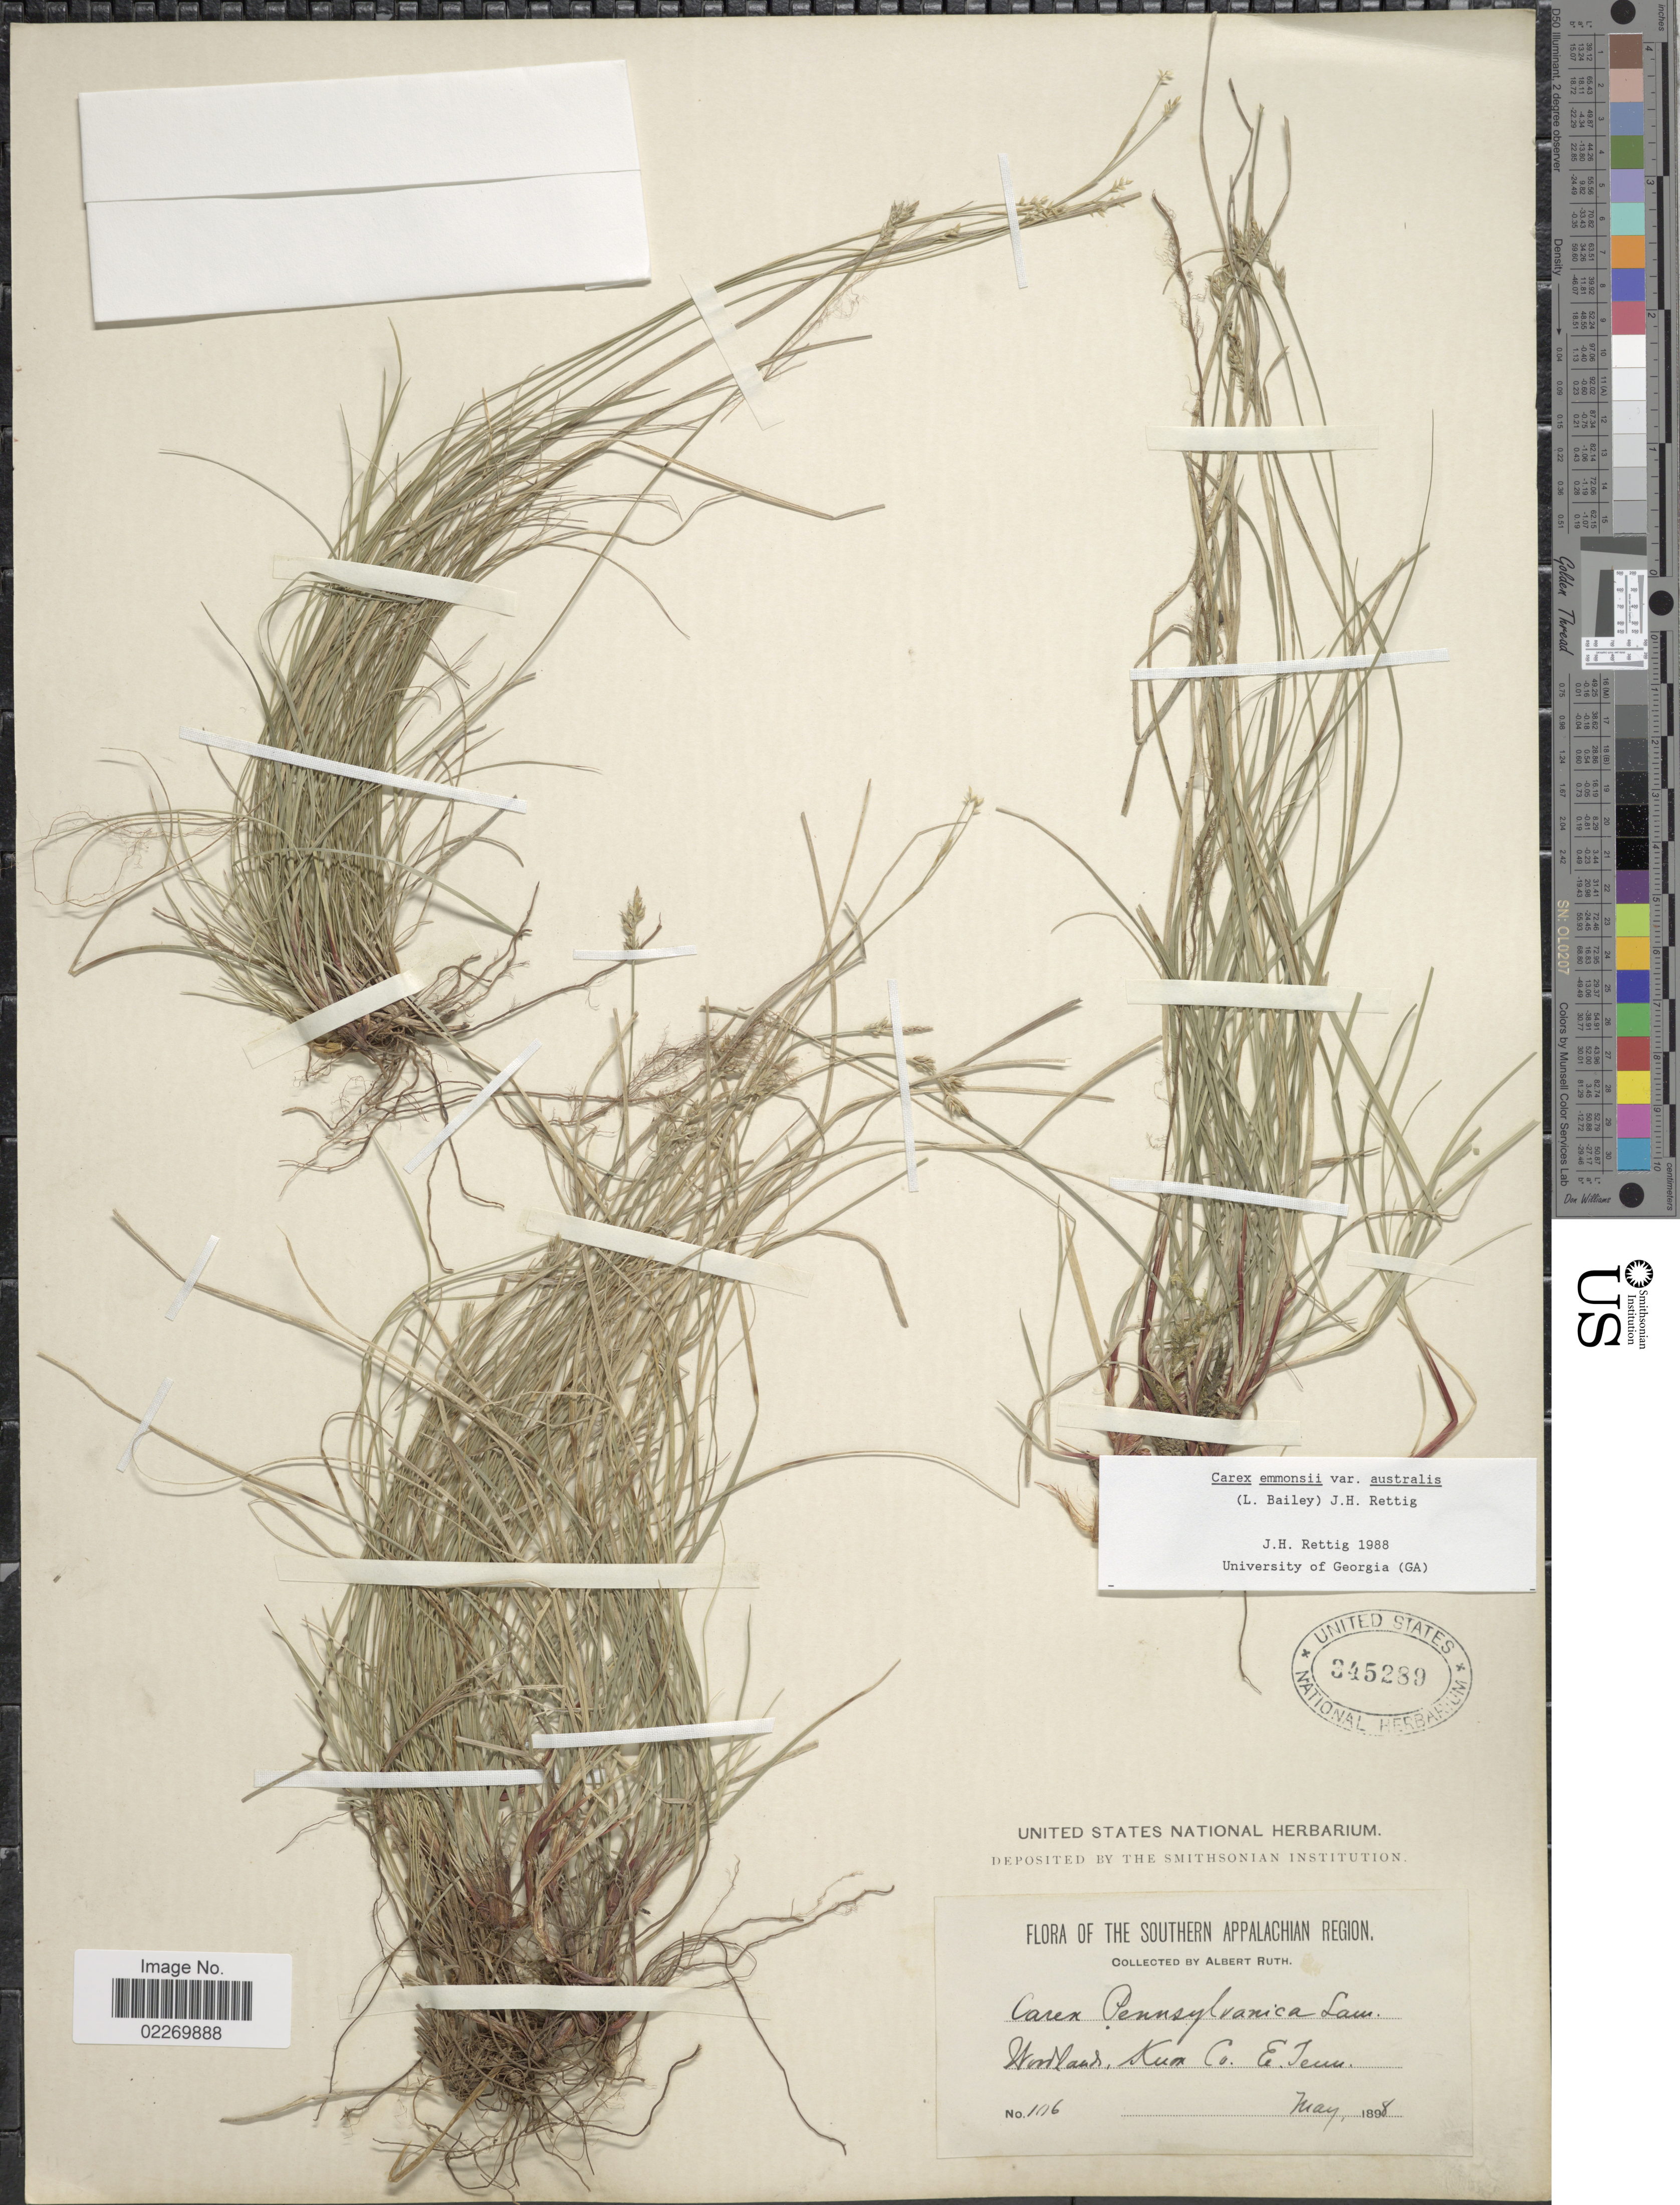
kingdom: Plantae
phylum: Tracheophyta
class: Liliopsida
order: Poales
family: Cyperaceae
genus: Carex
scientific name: Carex physorhyncha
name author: Liebm. ex Steud.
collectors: A. Ruth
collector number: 1116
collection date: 1898-05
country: United States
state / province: Tennessee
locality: Woodland, Knox Co.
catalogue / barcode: US 345289